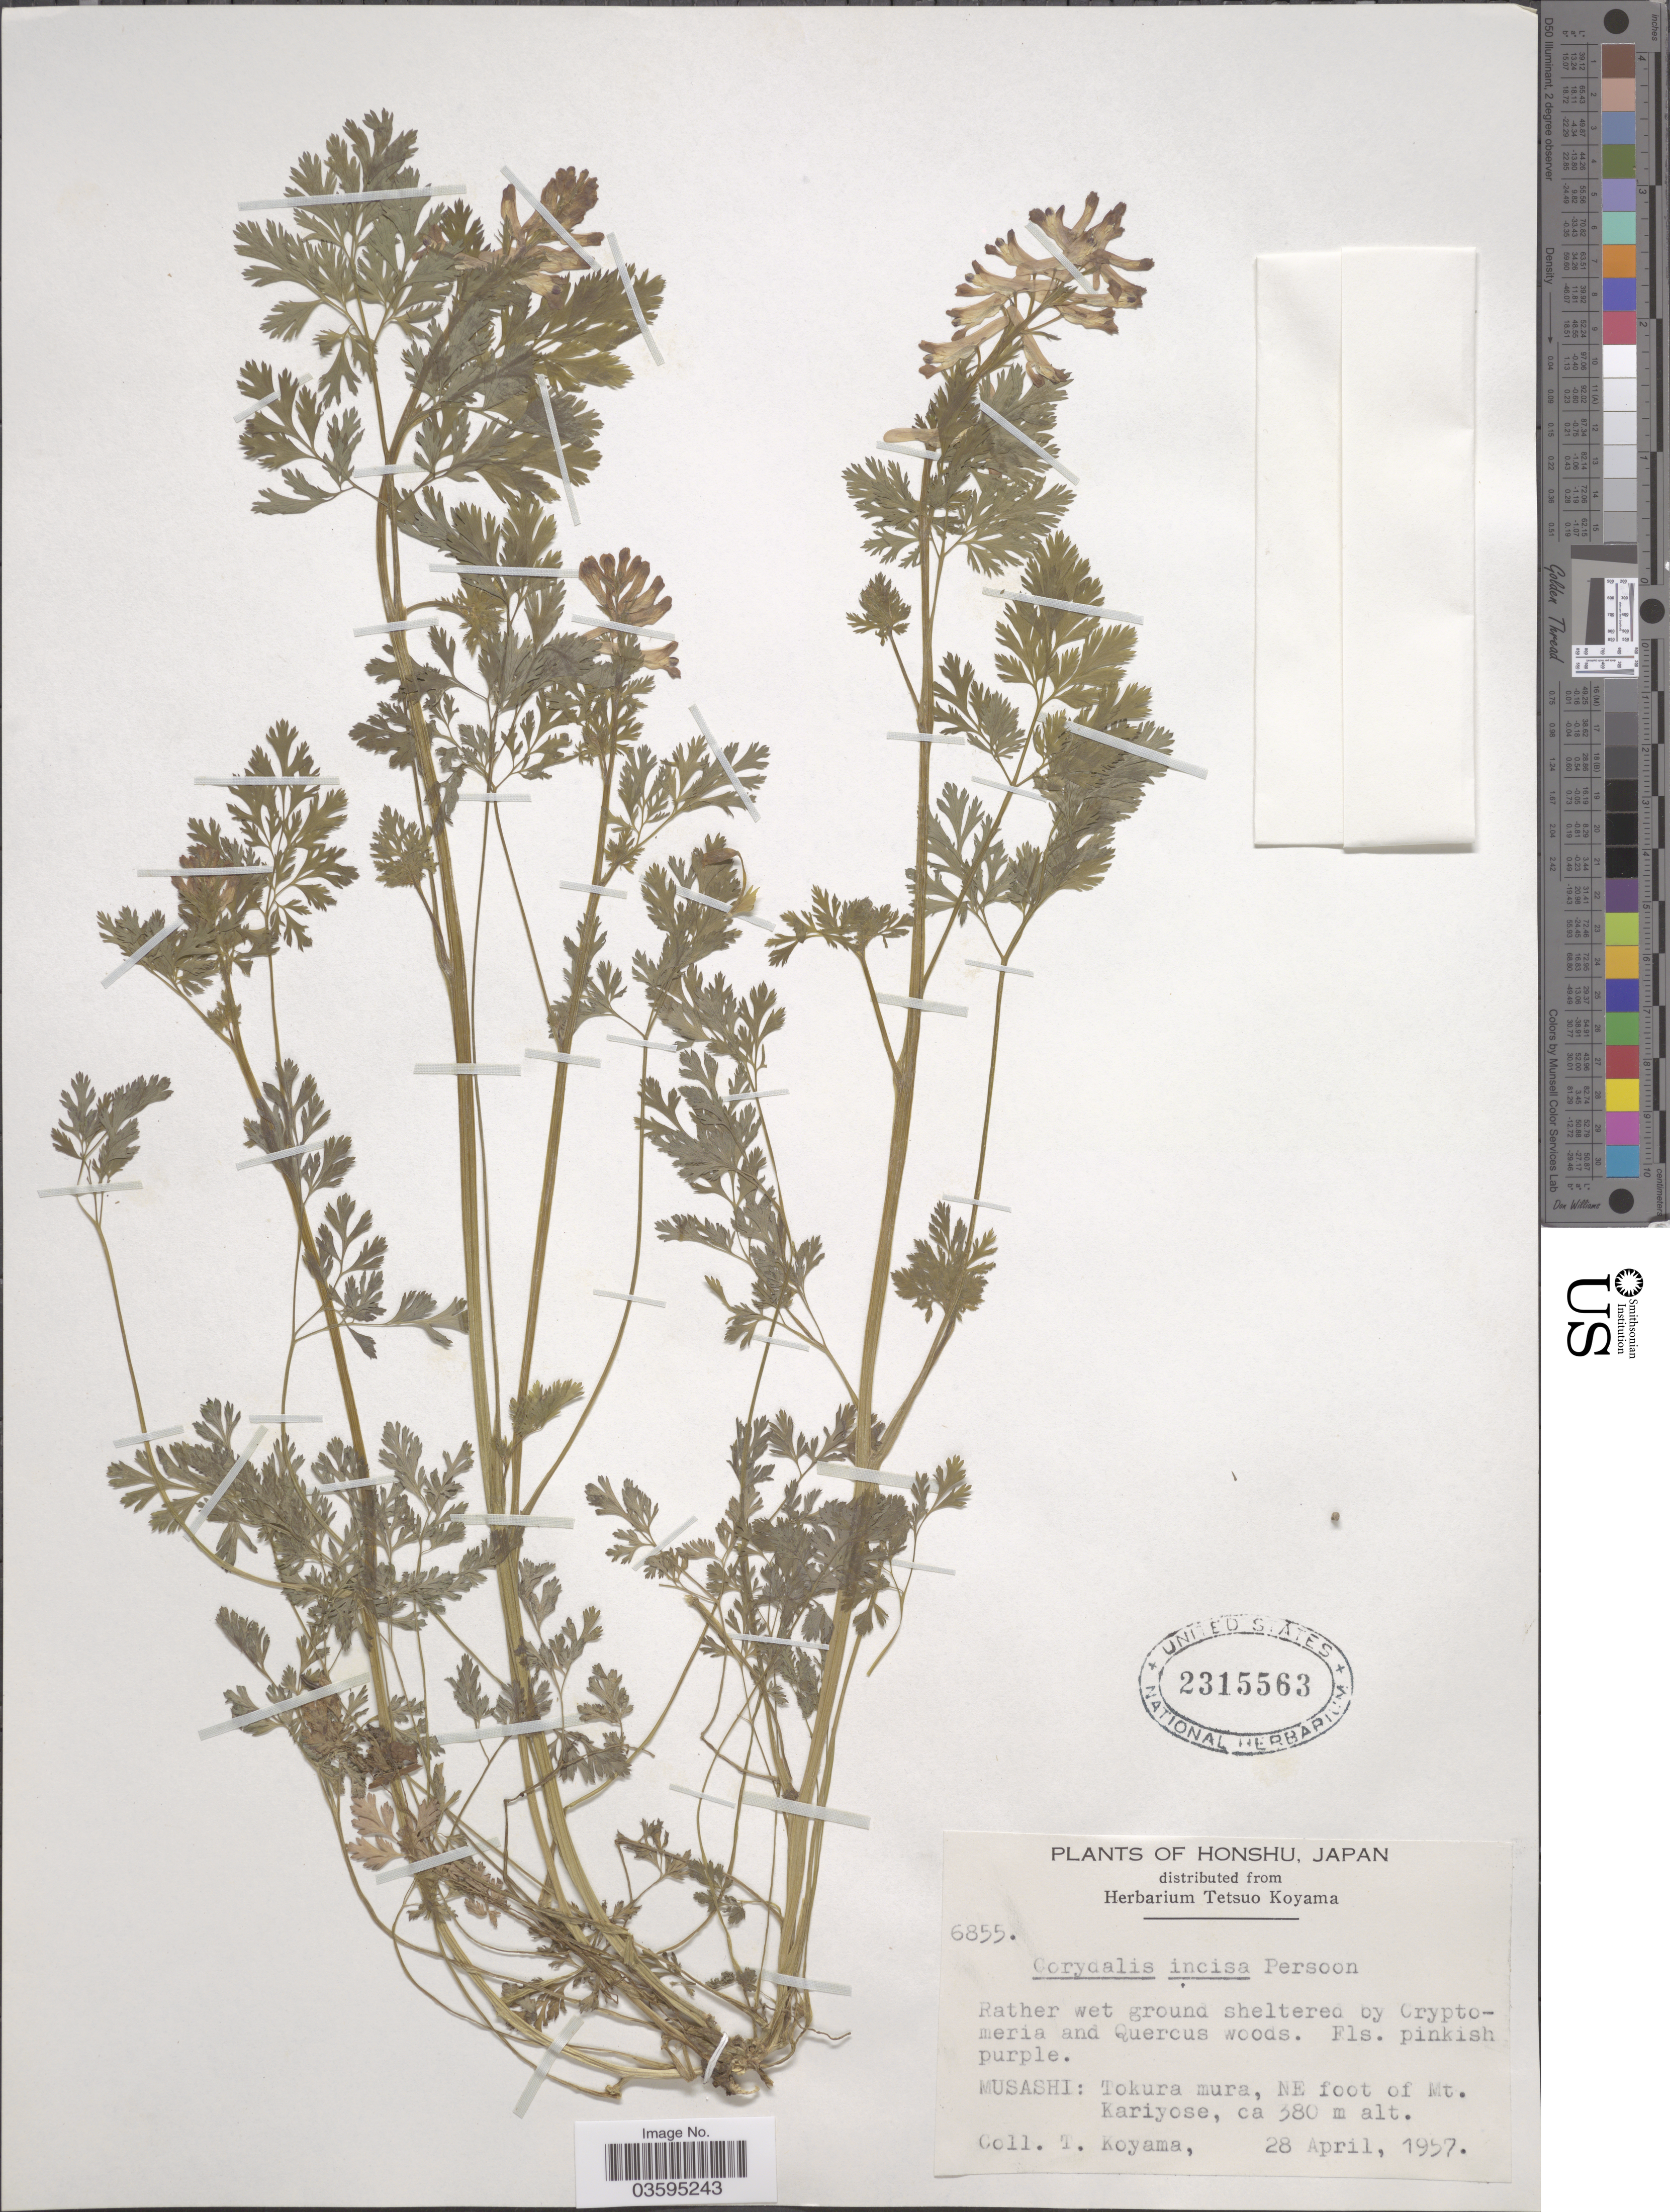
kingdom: Plantae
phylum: Tracheophyta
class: Magnoliopsida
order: Ranunculales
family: Papaveraceae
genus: Corydalis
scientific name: Corydalis incisa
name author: (Thunb.) Pers.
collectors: T. Koyama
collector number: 6855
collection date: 1957-04-28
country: Japan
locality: Honshu. Musashi: Tokura mura, NE foot of Mt. Kariyose.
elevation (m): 380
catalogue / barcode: US 2315563